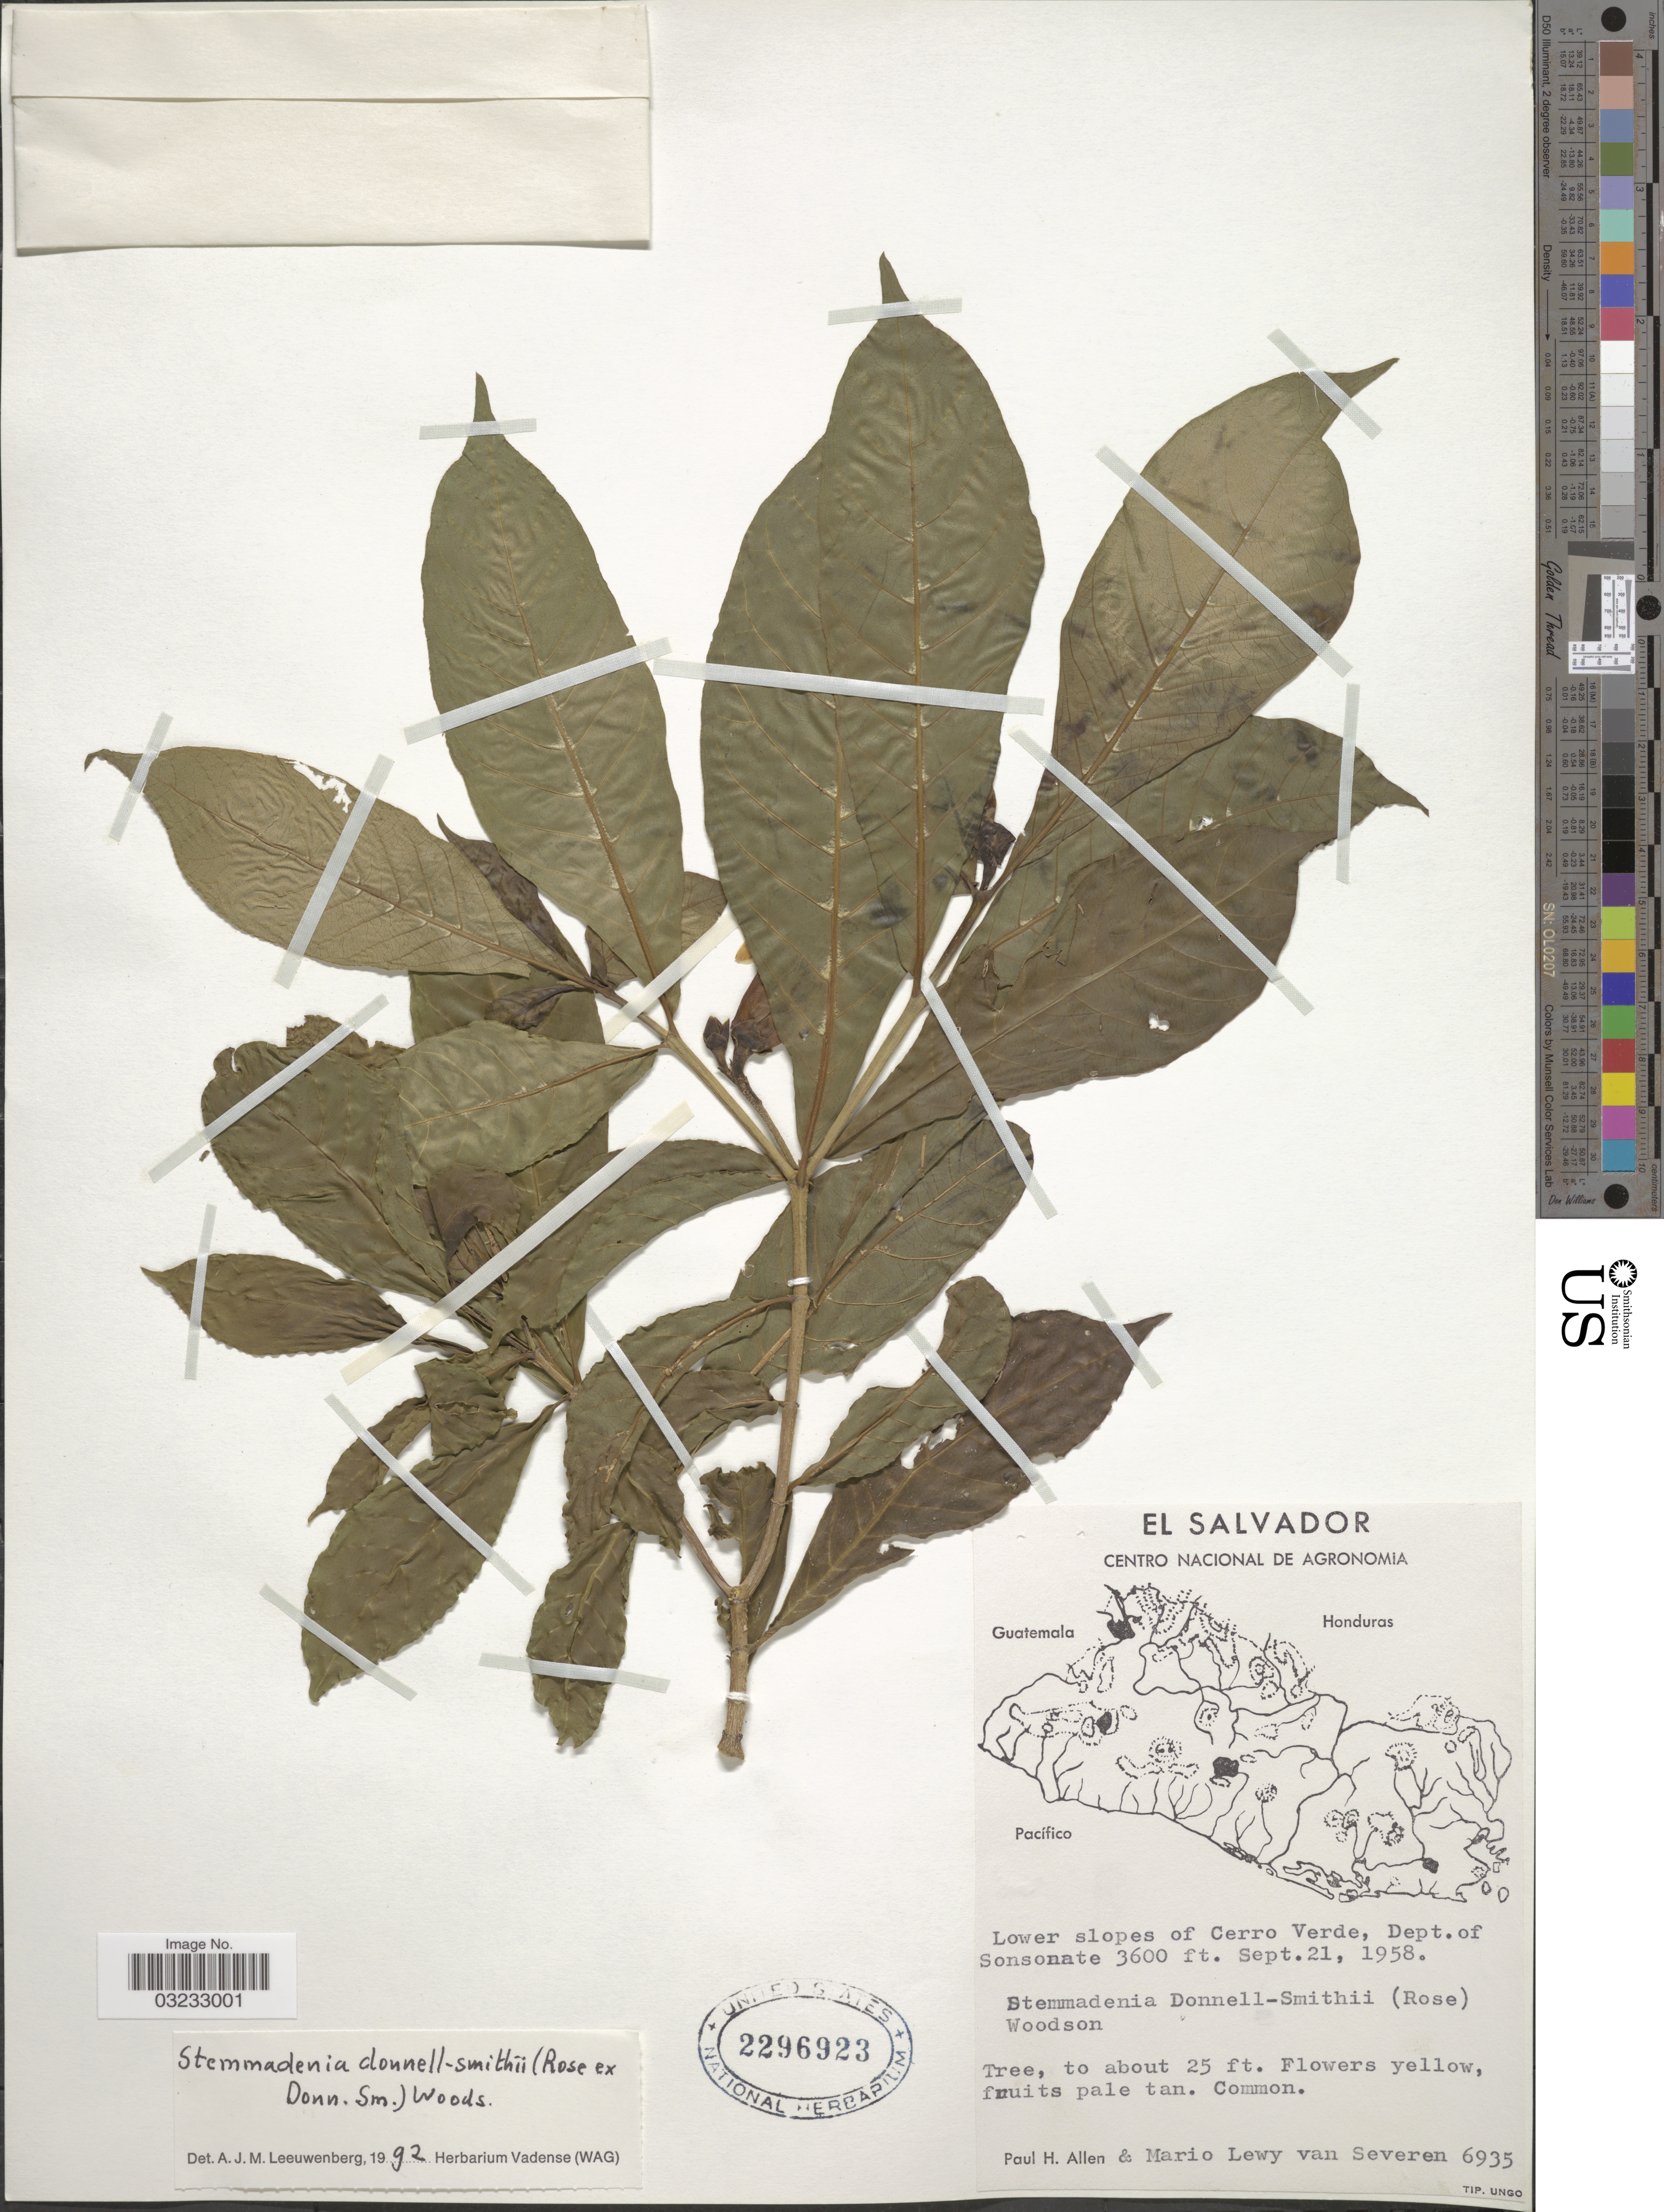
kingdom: Plantae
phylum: Tracheophyta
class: Magnoliopsida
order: Gentianales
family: Apocynaceae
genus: Stemmadenia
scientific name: Stemmadenia donnell-smithii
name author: (Rose ex Donn. Sm.) Woodson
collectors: P. H. Allen & M. Van Severen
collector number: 6935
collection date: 1958-09-21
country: El Salvador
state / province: Sonsonate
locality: Lower slopes of Cerro Verde, Dept. of Sonsonate.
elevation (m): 1097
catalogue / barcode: US 2296923